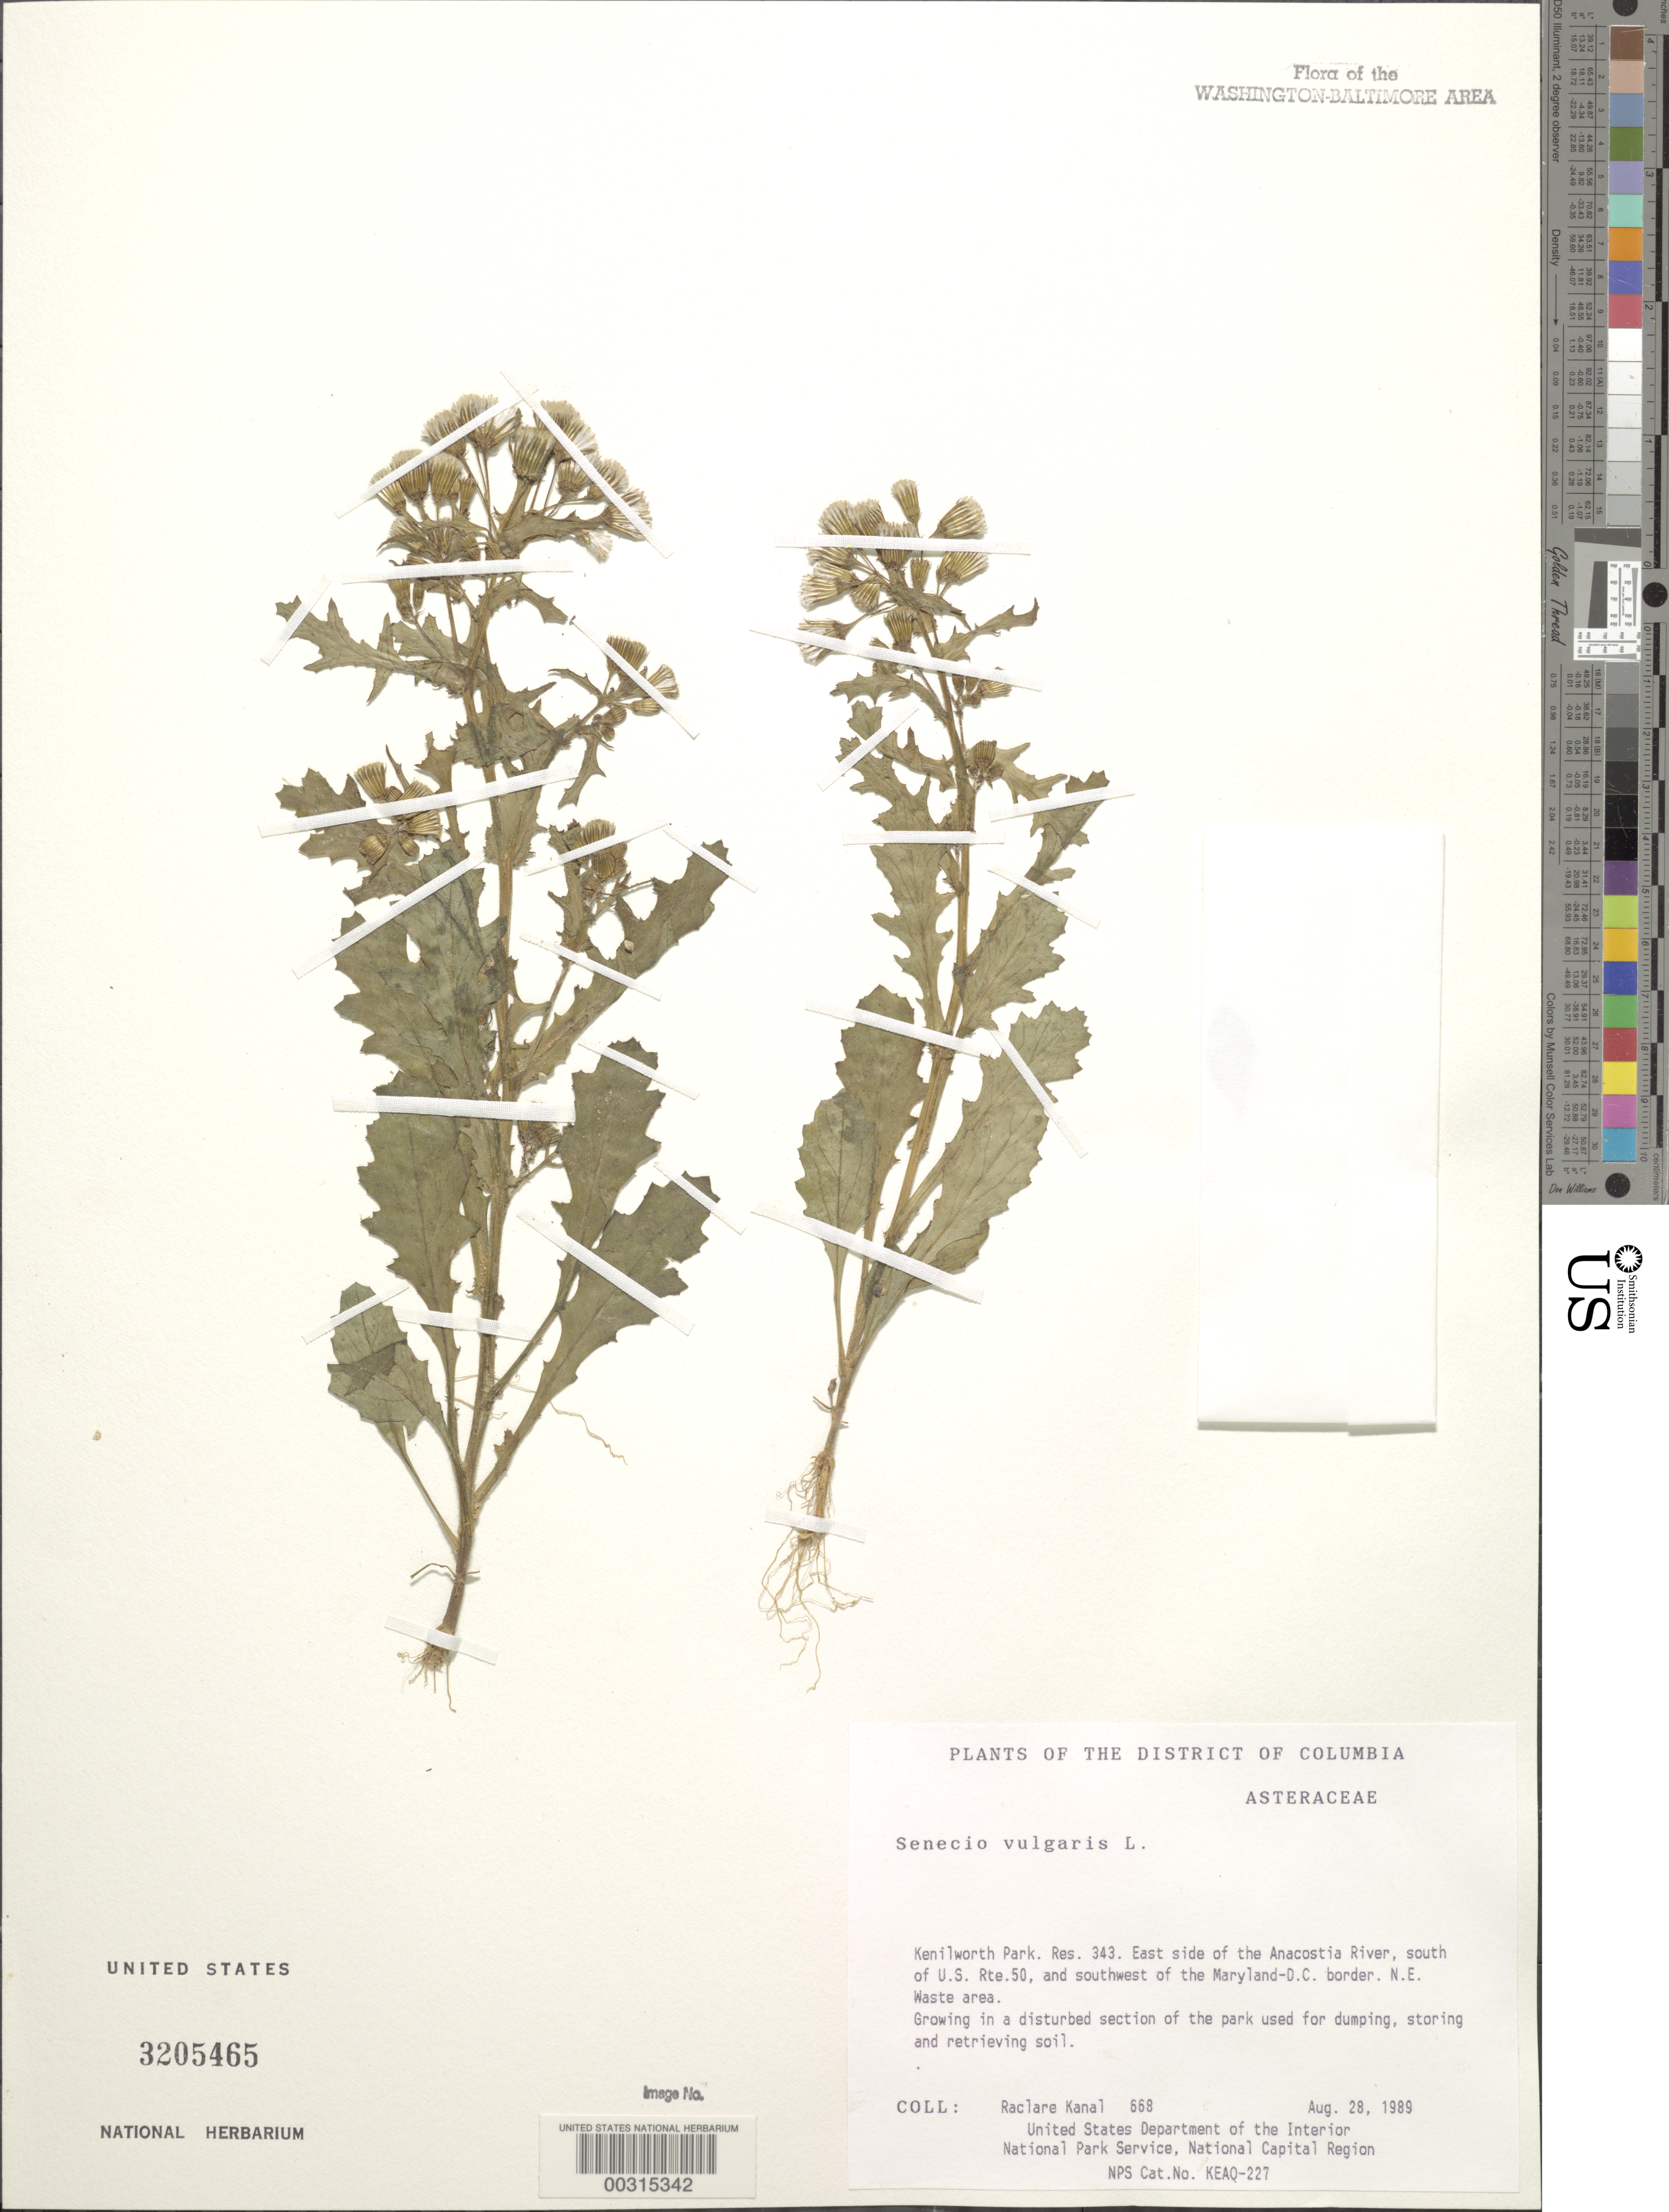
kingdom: Plantae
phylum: Tracheophyta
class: Magnoliopsida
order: Asterales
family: Asteraceae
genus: Senecio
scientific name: Senecio vulgaris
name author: L.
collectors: R. Kanal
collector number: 668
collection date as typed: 28 Aug 1989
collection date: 1989-08-28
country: United States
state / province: District of Columbia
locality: Kenilworth Park, Res 343, E of Anacostia River, SW of MD-DC border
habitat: Waste area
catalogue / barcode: US 3205465